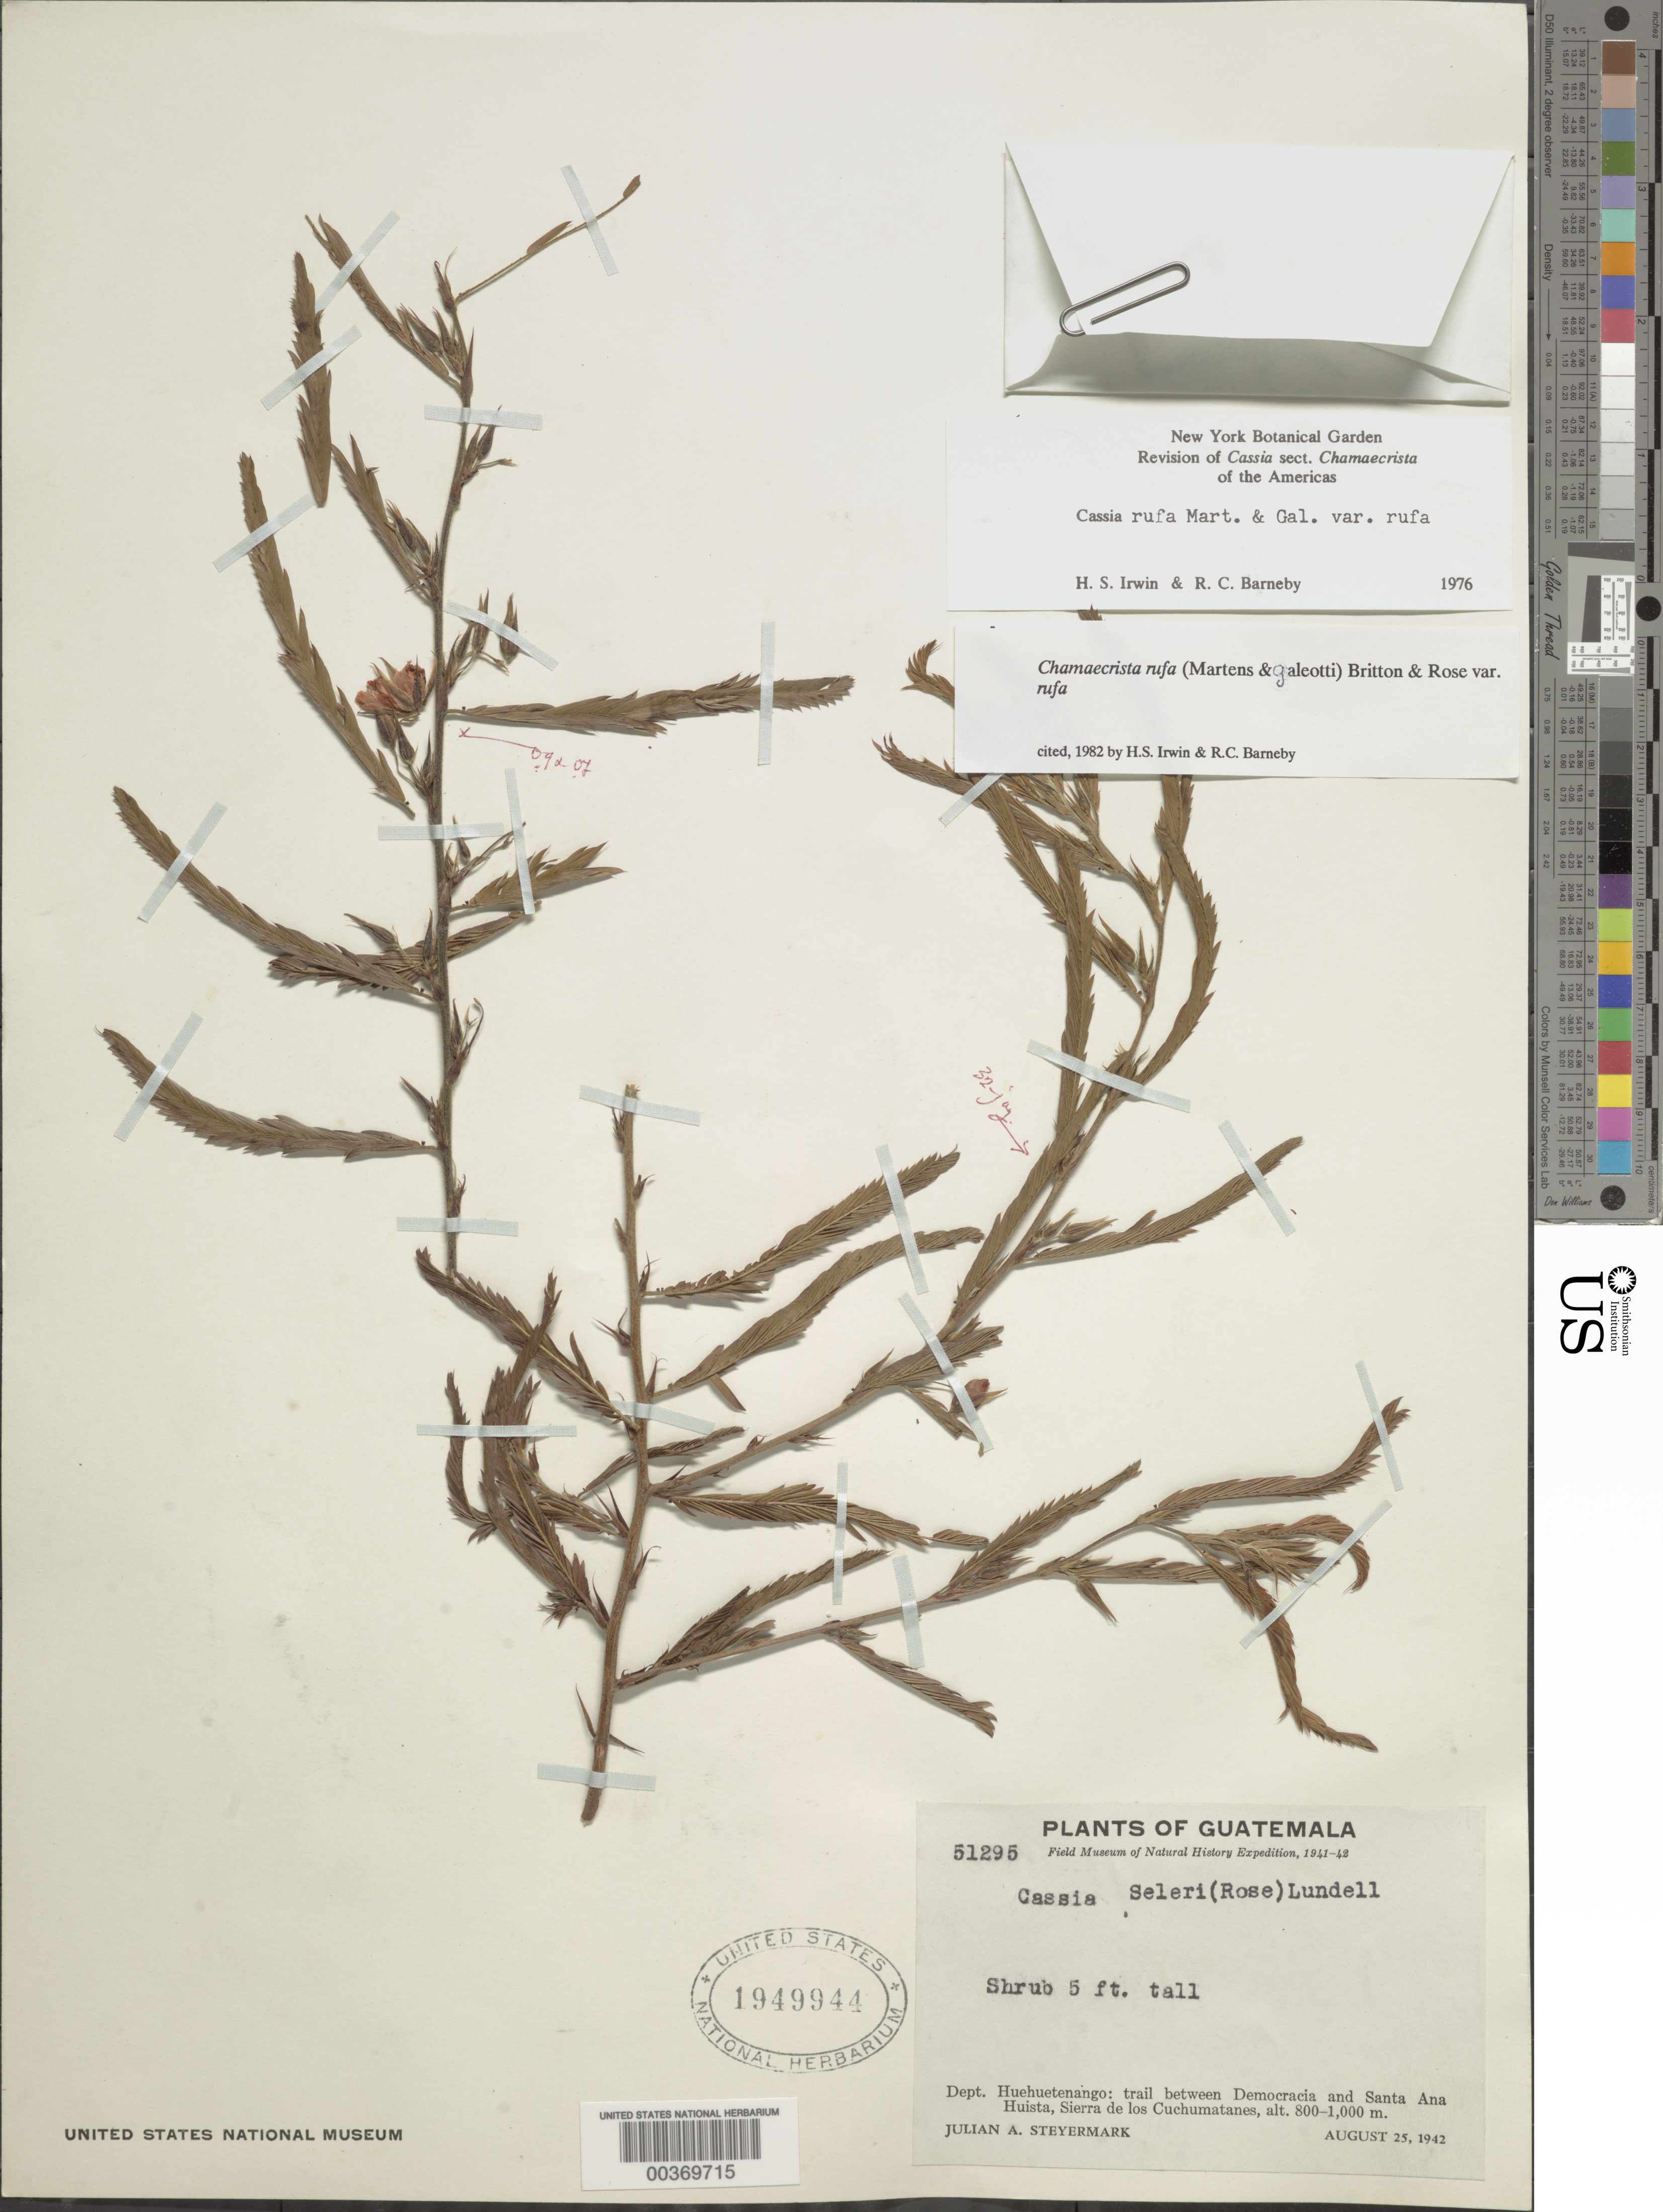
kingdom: Plantae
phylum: Tracheophyta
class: Magnoliopsida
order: Fabales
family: Fabaceae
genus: Chamaecrista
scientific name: Chamaecrista rufa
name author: Britton & Rose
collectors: J. Steyermark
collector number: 51295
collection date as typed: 25 Aug 1942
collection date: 1942-08-25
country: Guatemala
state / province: Huehuetenango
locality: Trail between Democracia and Santa Ana Huista, Sierra de las Cuchumatanes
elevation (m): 800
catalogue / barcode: US 1949944